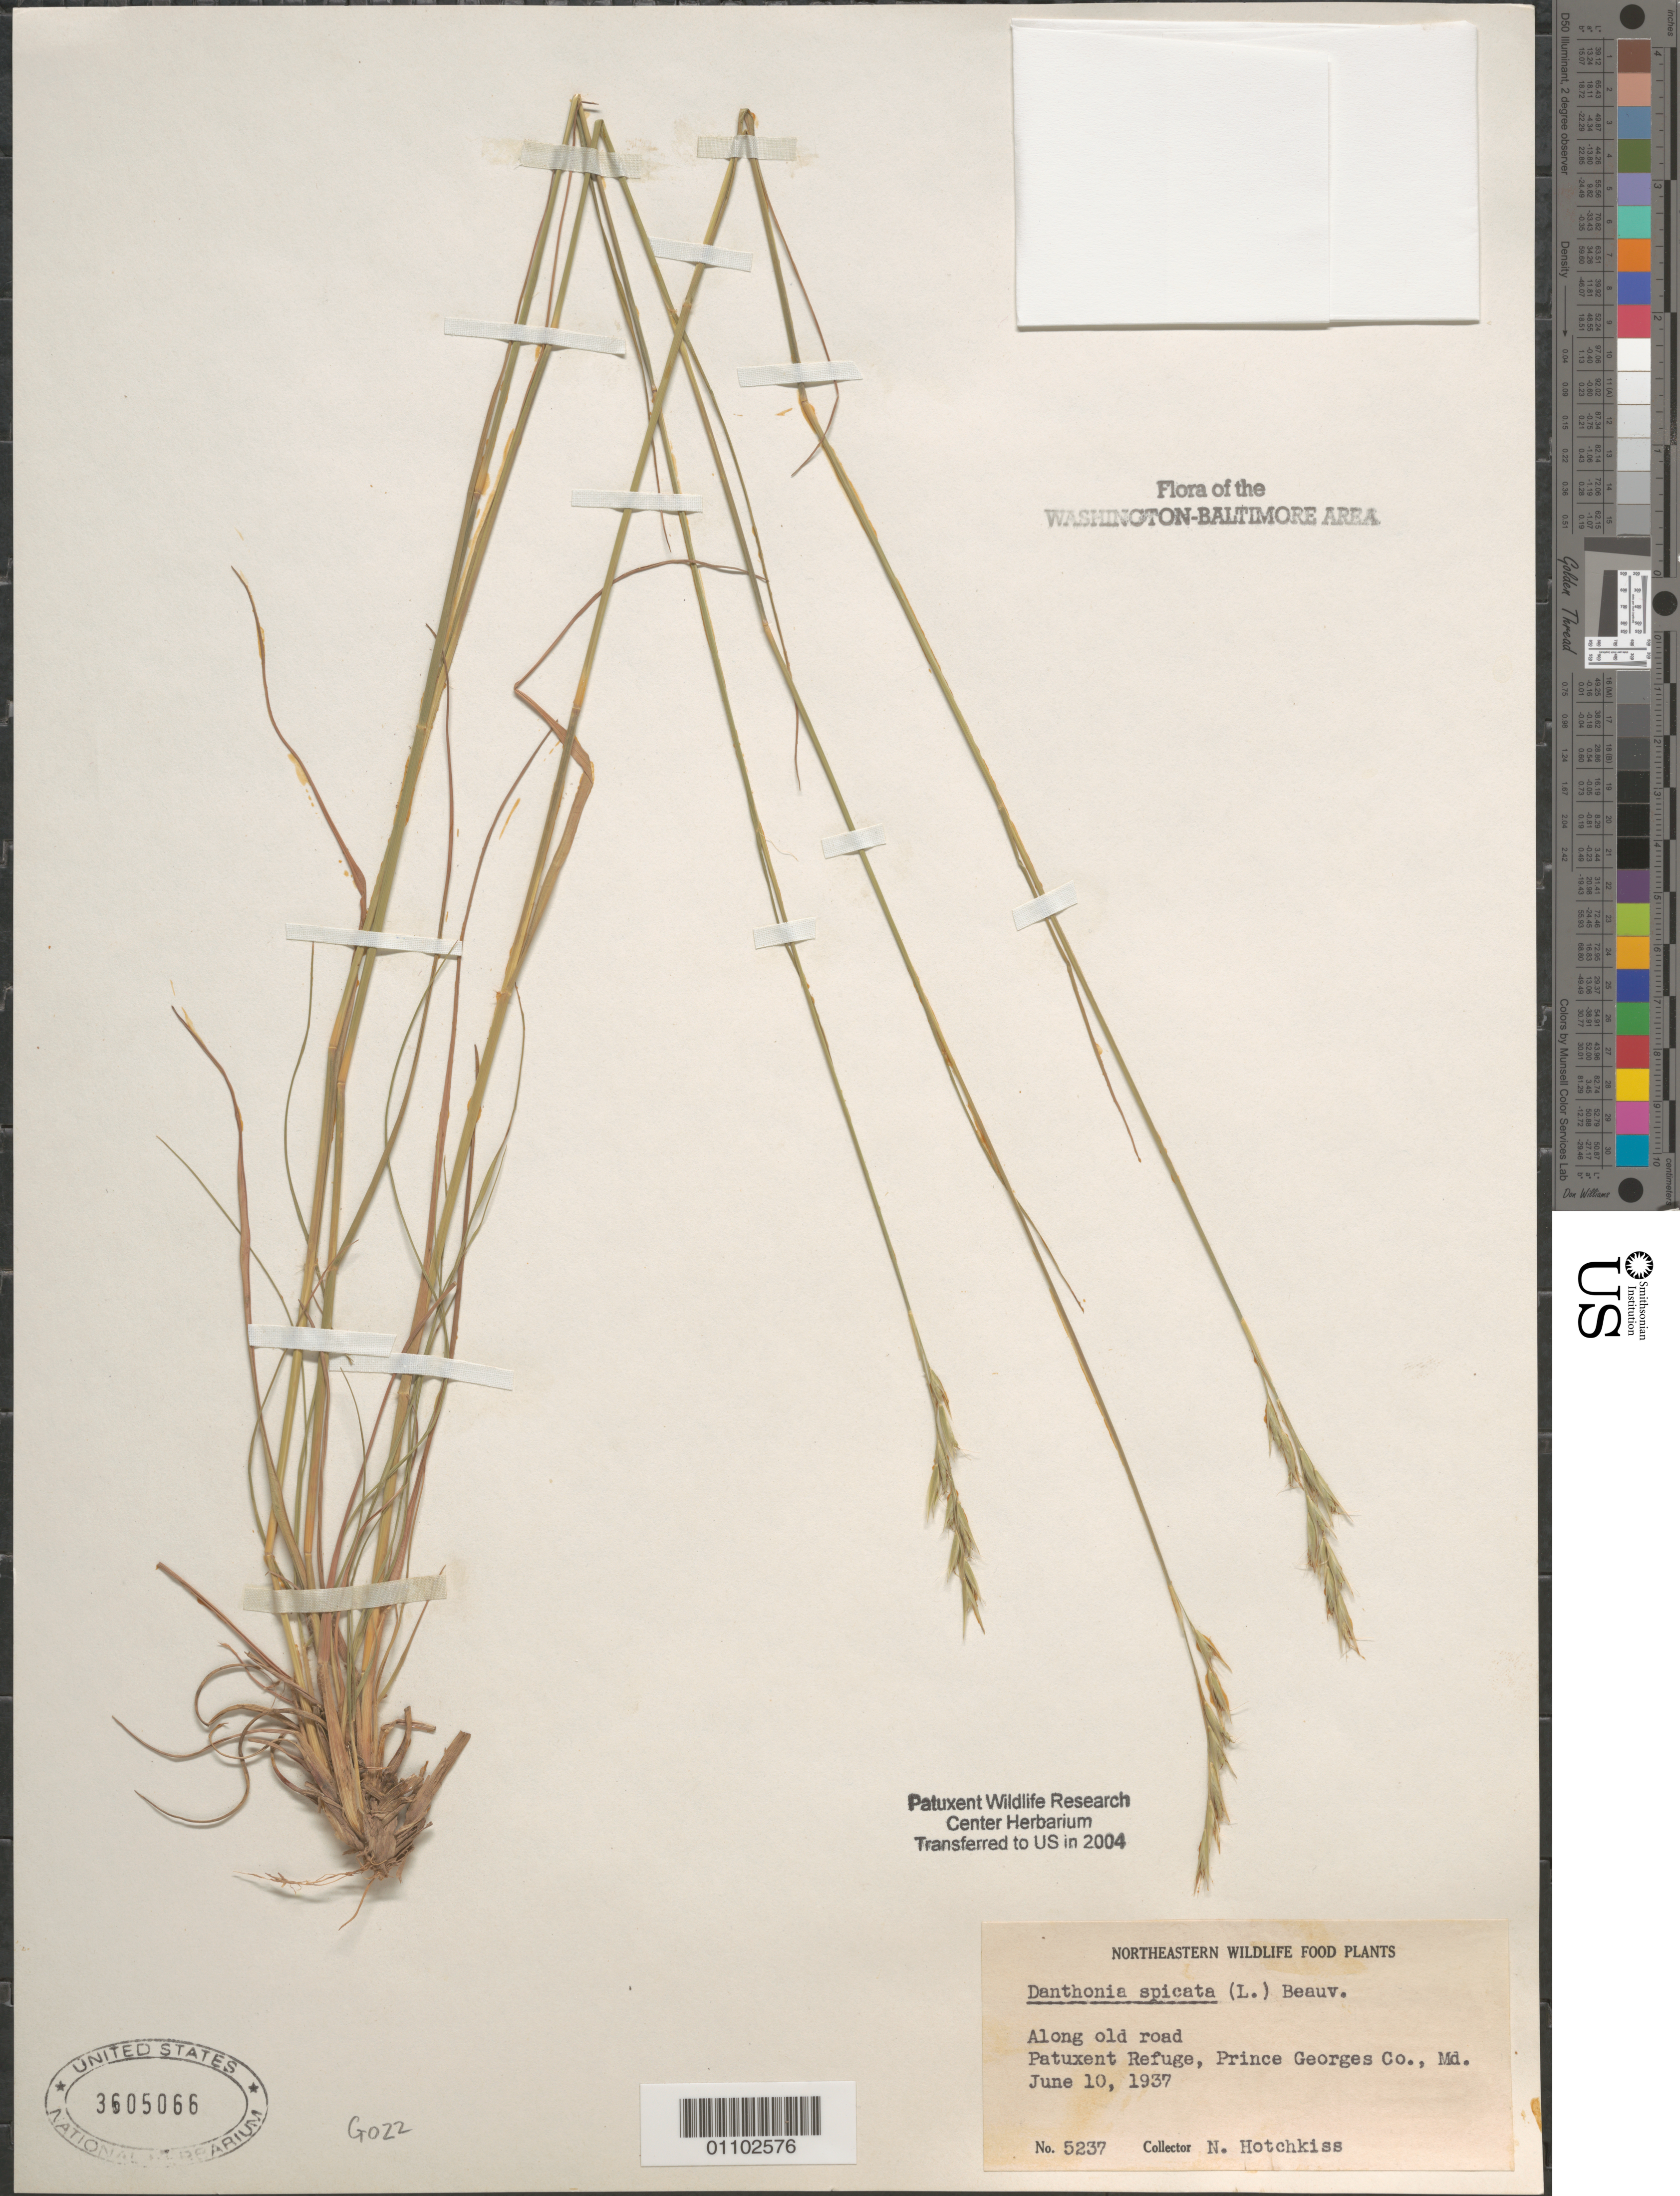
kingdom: Plantae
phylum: Tracheophyta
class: Liliopsida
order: Poales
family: Poaceae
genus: Danthonia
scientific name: Danthonia spicata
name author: (L.) P. Beauv. ex Roem. & Schult.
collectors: N. Hotchkiss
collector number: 5237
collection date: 1937-06-10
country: United States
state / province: Maryland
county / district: Prince George's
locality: Patuxent Refuge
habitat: Along old road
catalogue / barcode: US 3605066